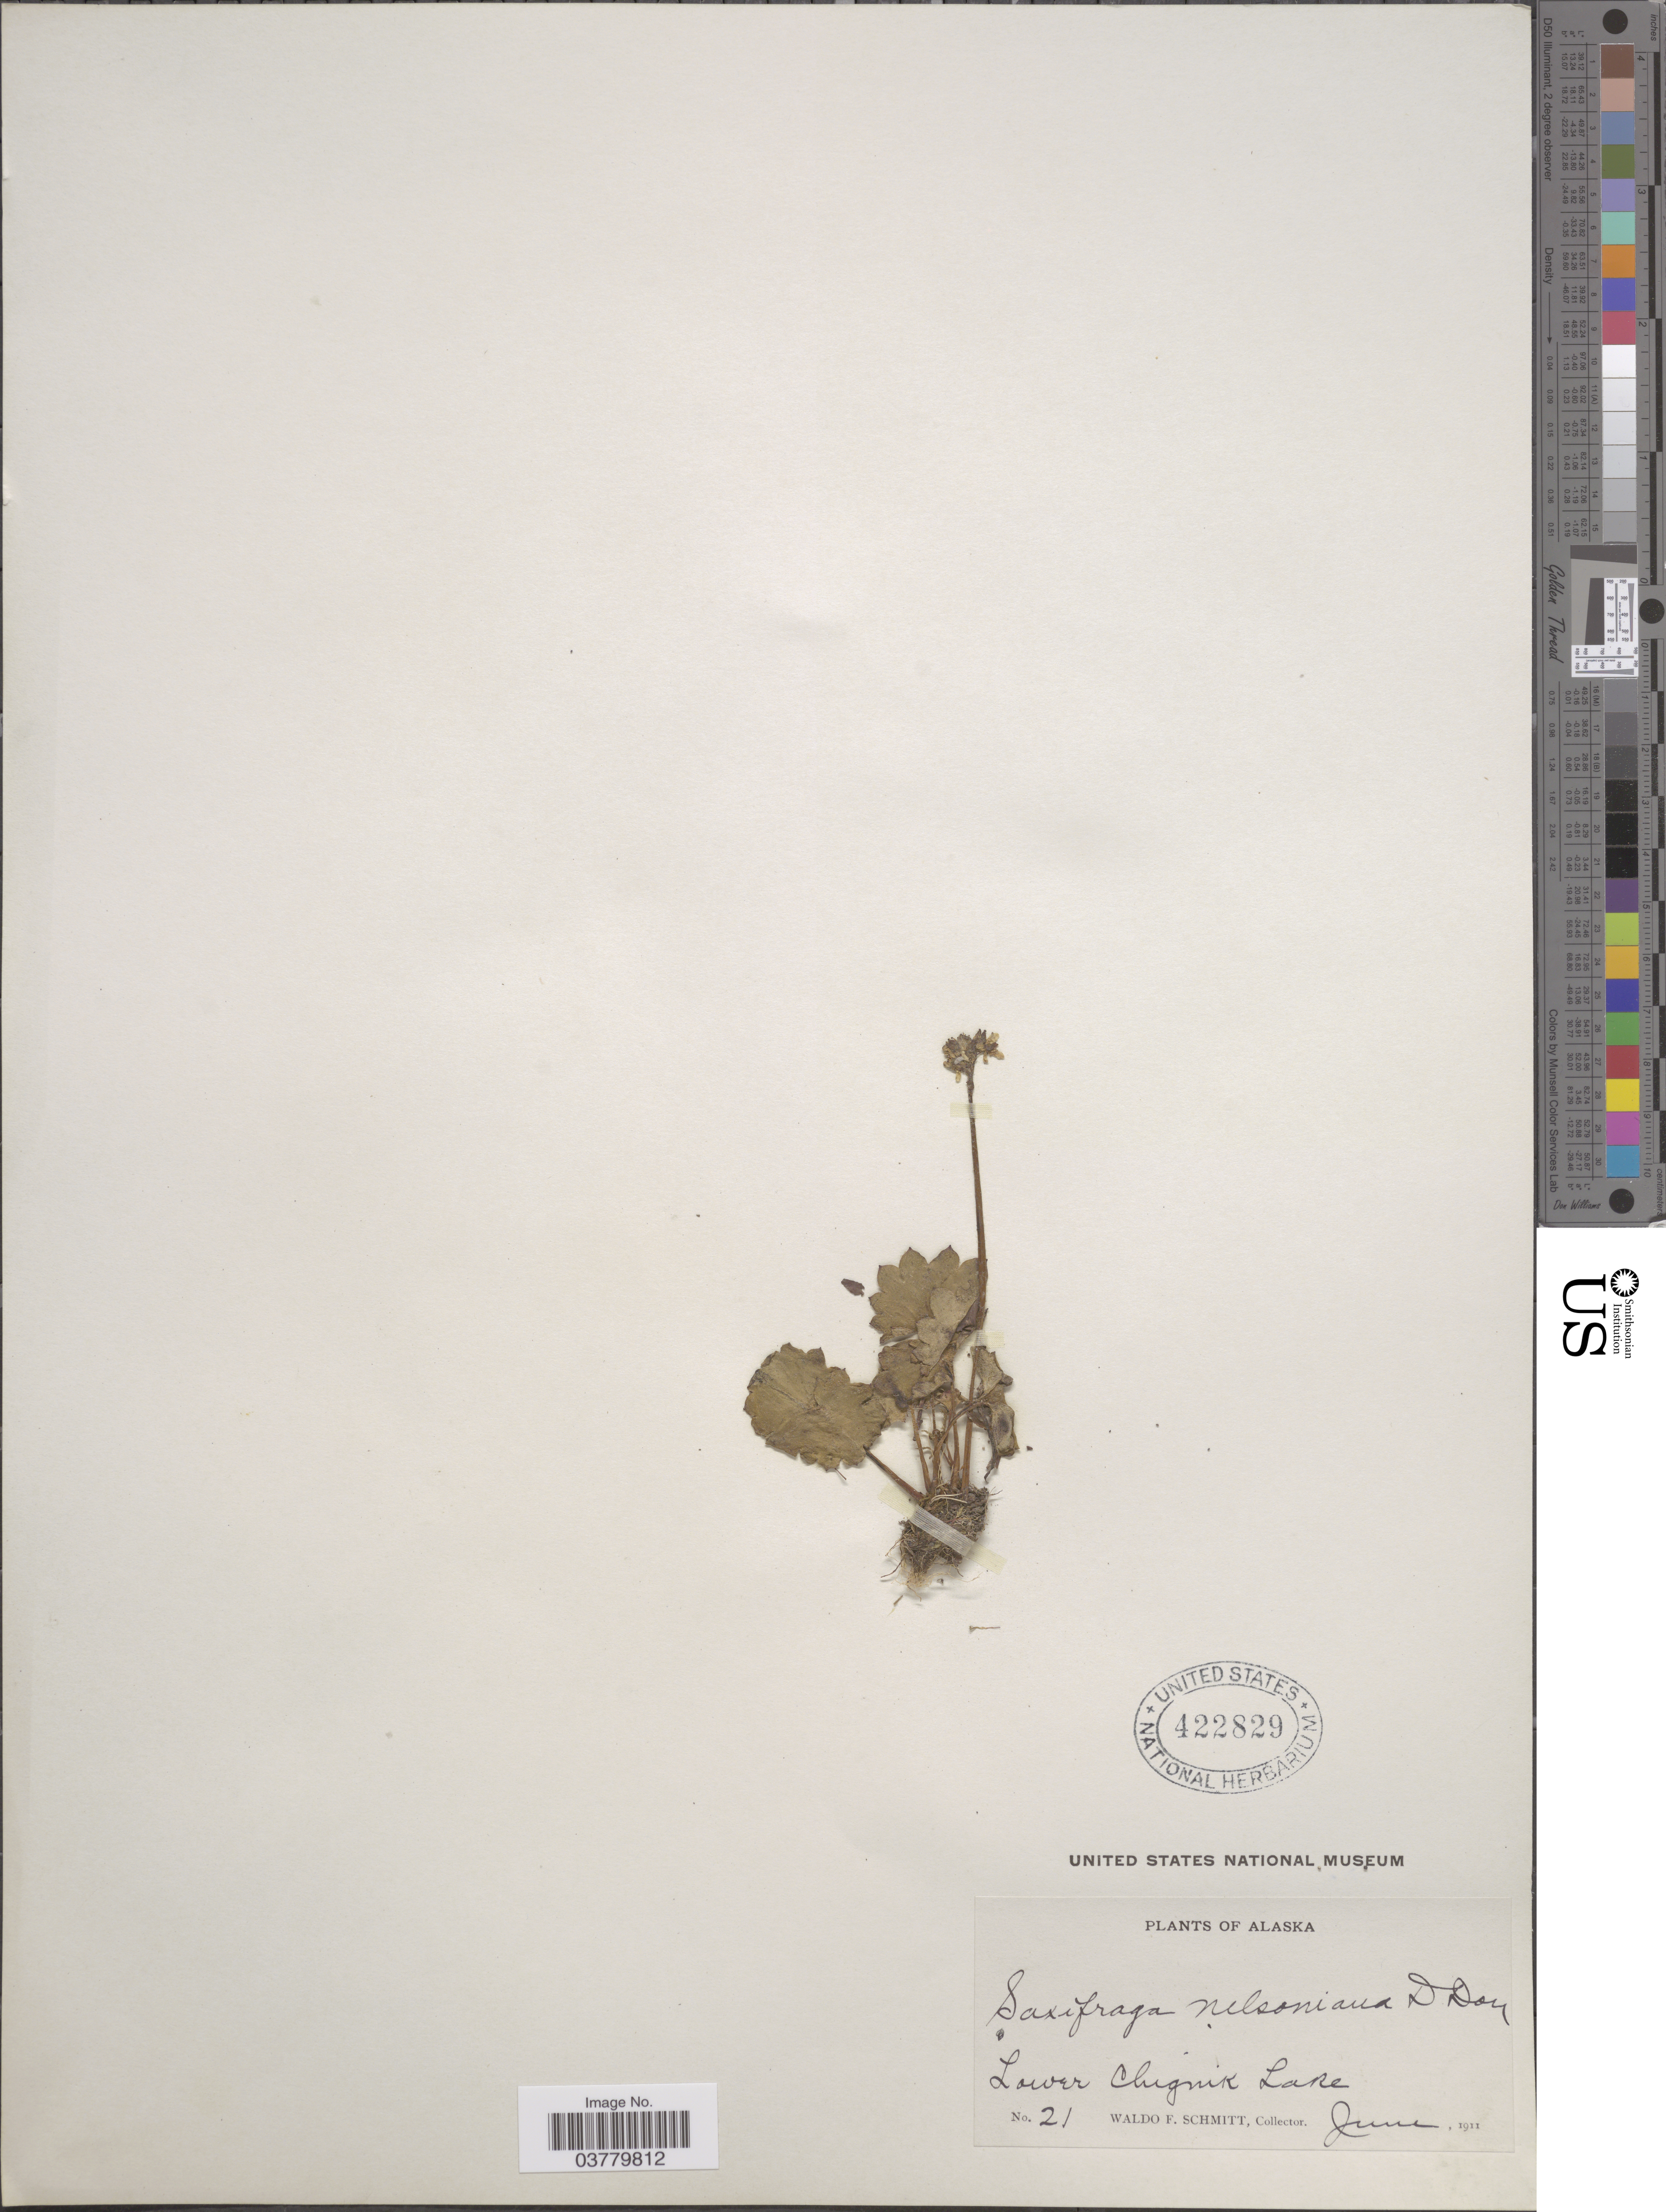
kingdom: Plantae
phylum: Tracheophyta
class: Magnoliopsida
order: Saxifragales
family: Saxifragaceae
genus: Micranthes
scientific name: Micranthes nelsoniana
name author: (D. Don) Small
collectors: W. F. Schmitt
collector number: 21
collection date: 1911-06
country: United States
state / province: Alaska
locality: Lower Chignik Lake.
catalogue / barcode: US 422829